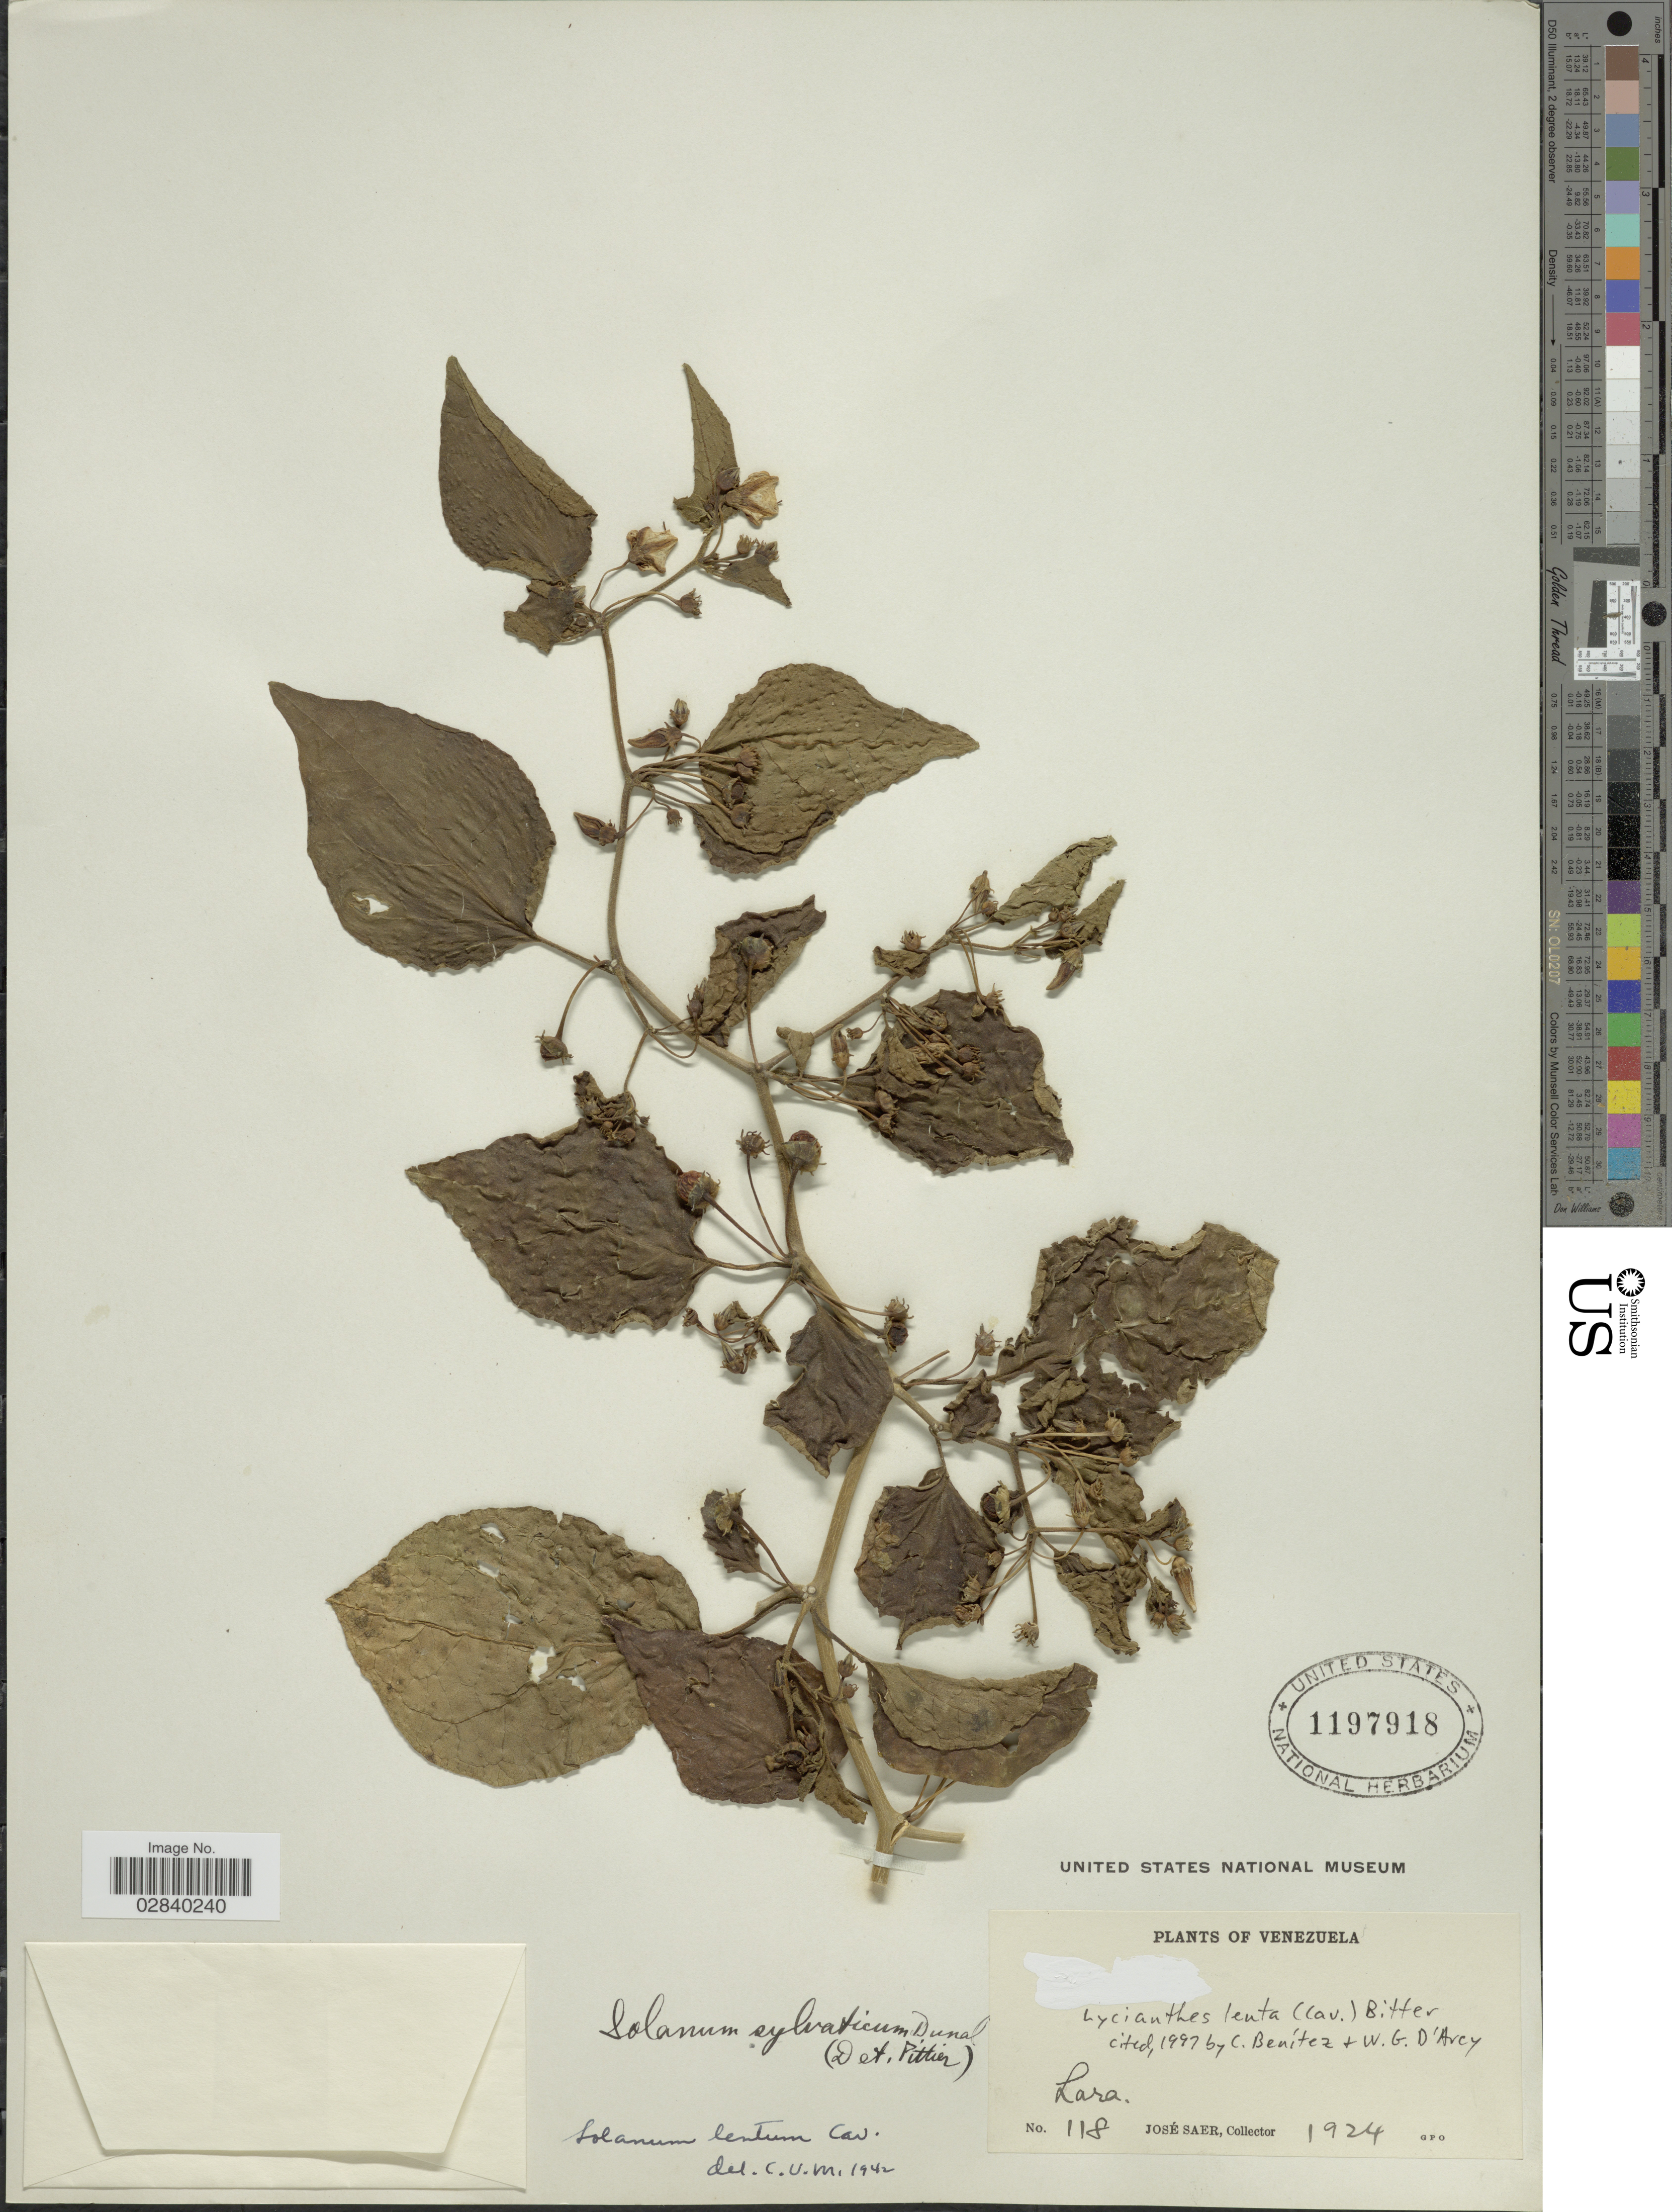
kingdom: Plantae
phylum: Tracheophyta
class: Magnoliopsida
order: Solanales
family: Solanaceae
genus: Lycianthes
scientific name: Lycianthes lenta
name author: (Cav.) Bitter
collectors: J. Saer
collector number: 118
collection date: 1924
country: Venezuela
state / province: Lara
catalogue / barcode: US 1197918